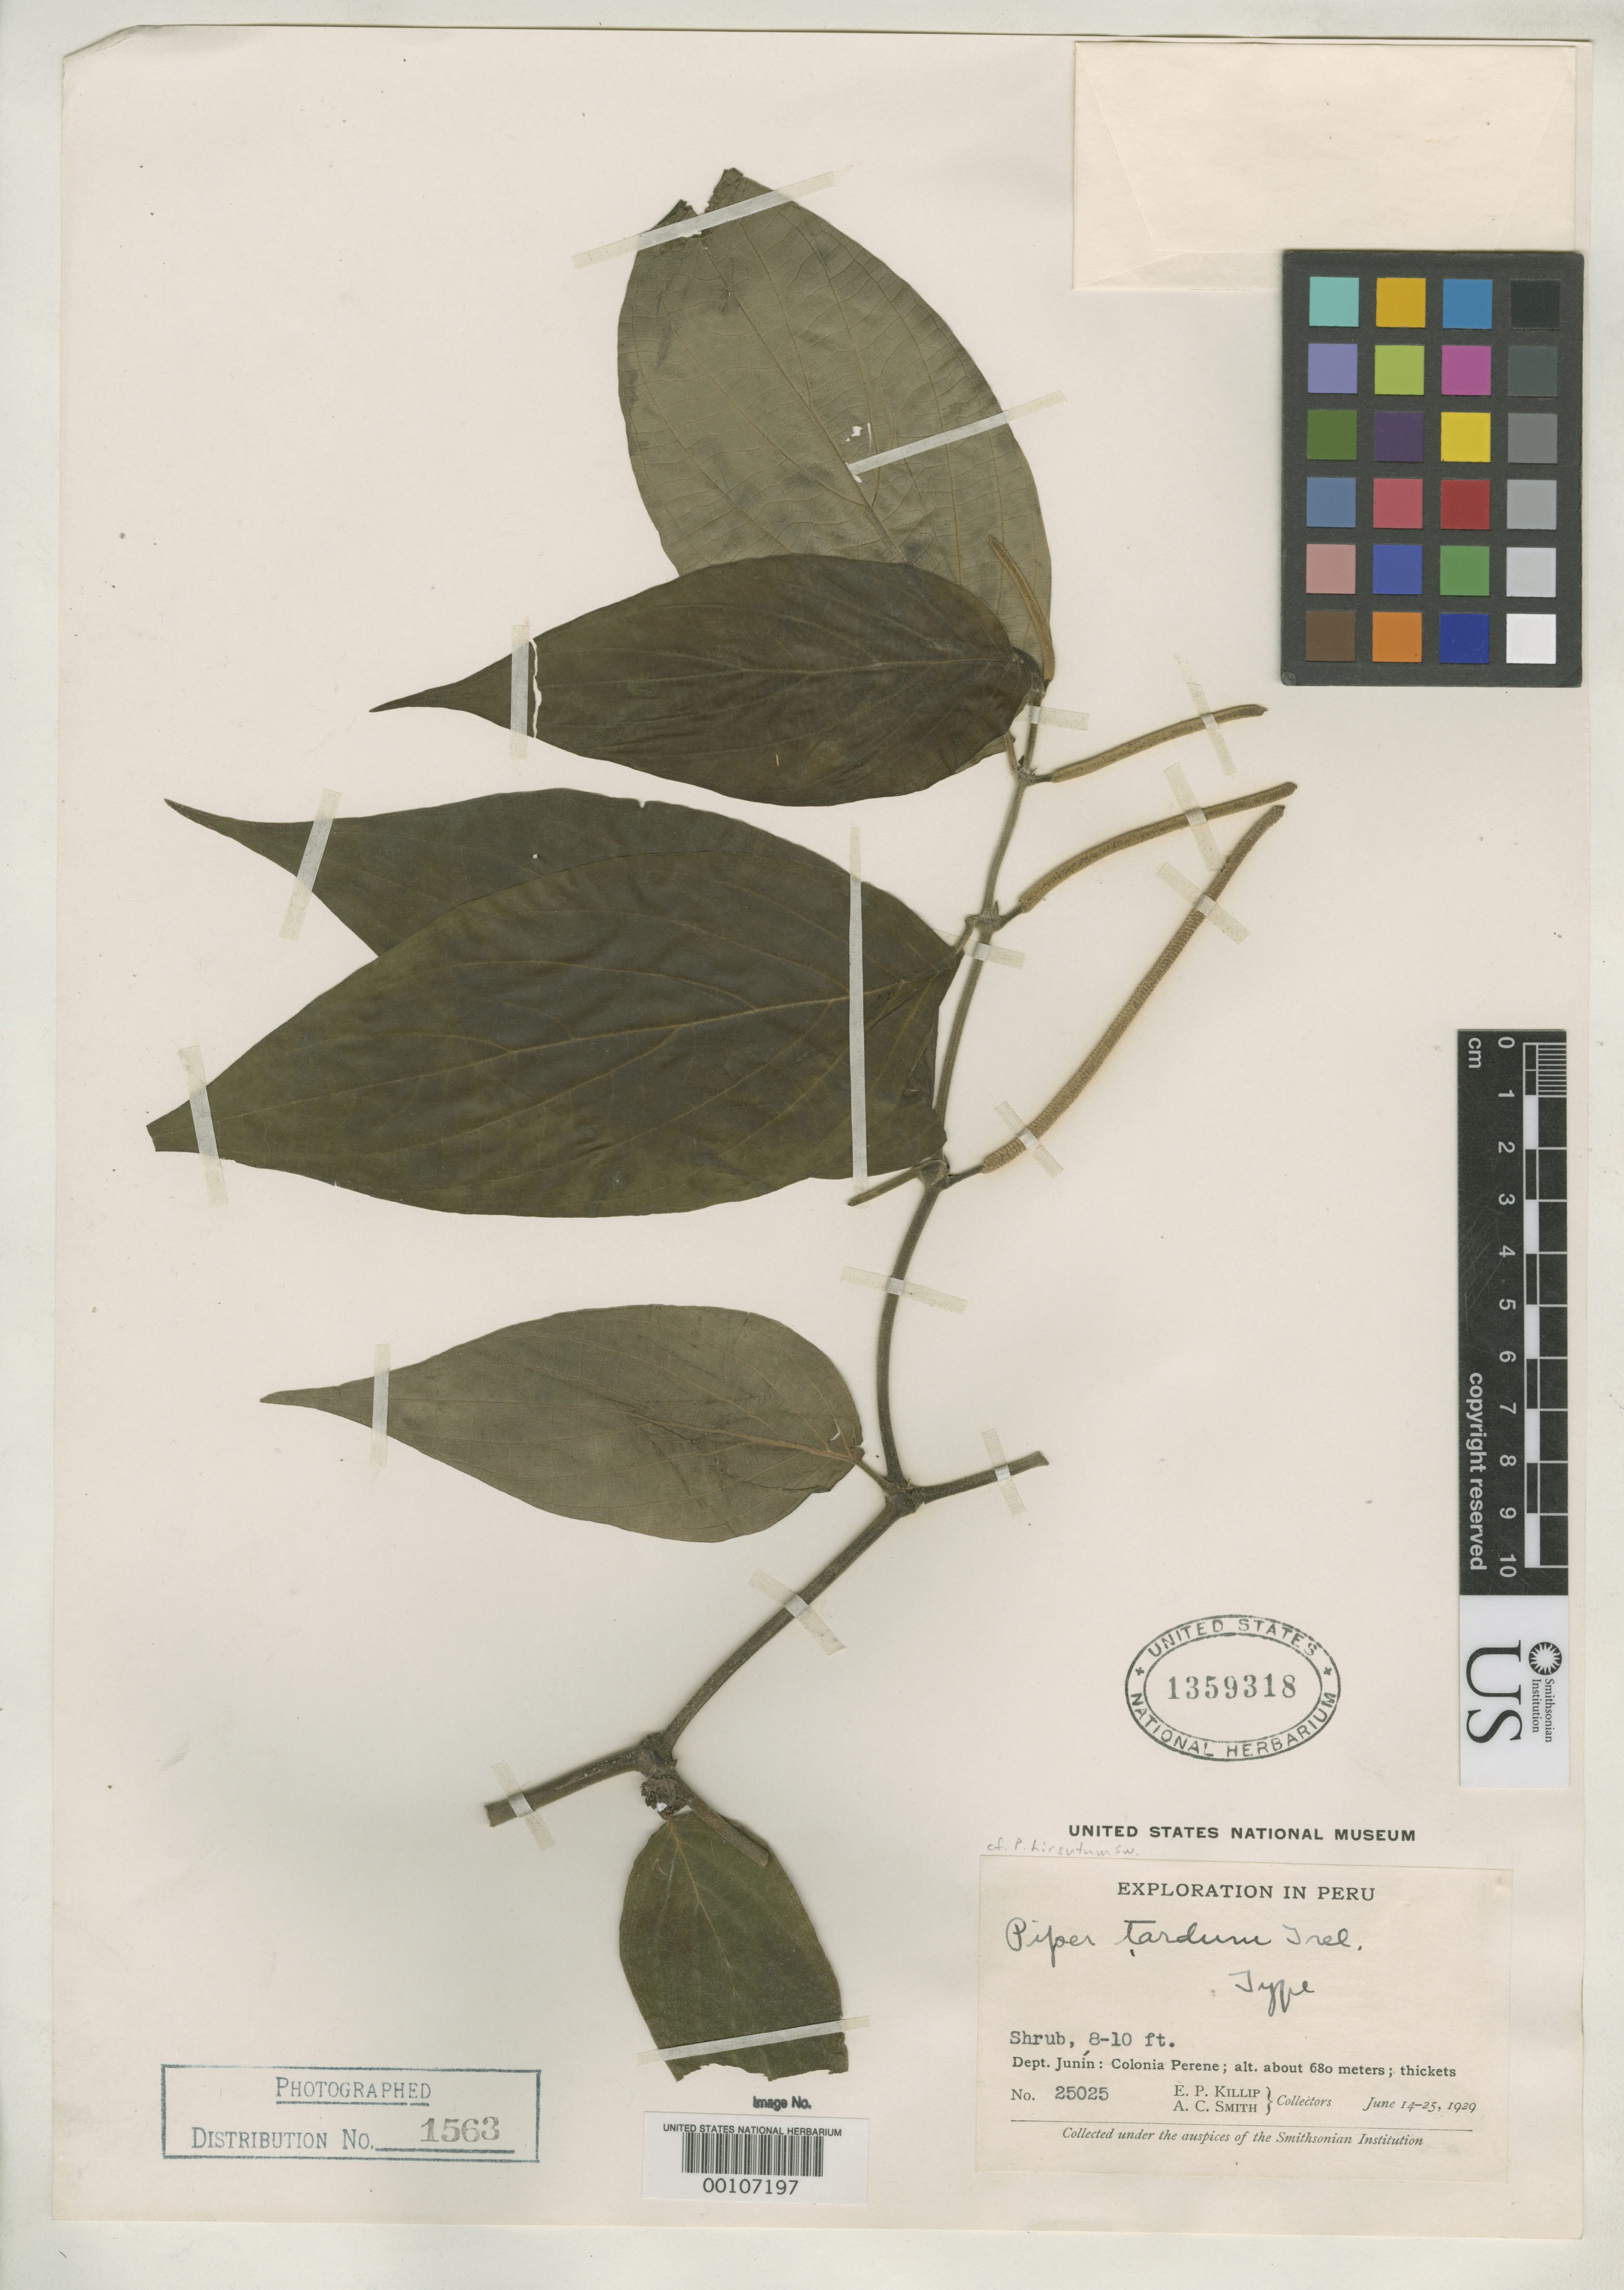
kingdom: Plantae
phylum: Tracheophyta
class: Magnoliopsida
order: Piperales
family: Piperaceae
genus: Piper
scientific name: Piper tardum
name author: Trel. in J.F. Macbr.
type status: Holotype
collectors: E. P. Killip & A. C. Smith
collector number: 25025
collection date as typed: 14 Jun 1929 to 25 Jun 1929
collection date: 1929-06-14/1929-06-25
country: Peru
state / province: Junín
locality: Colonia Perene.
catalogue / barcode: US 1359318